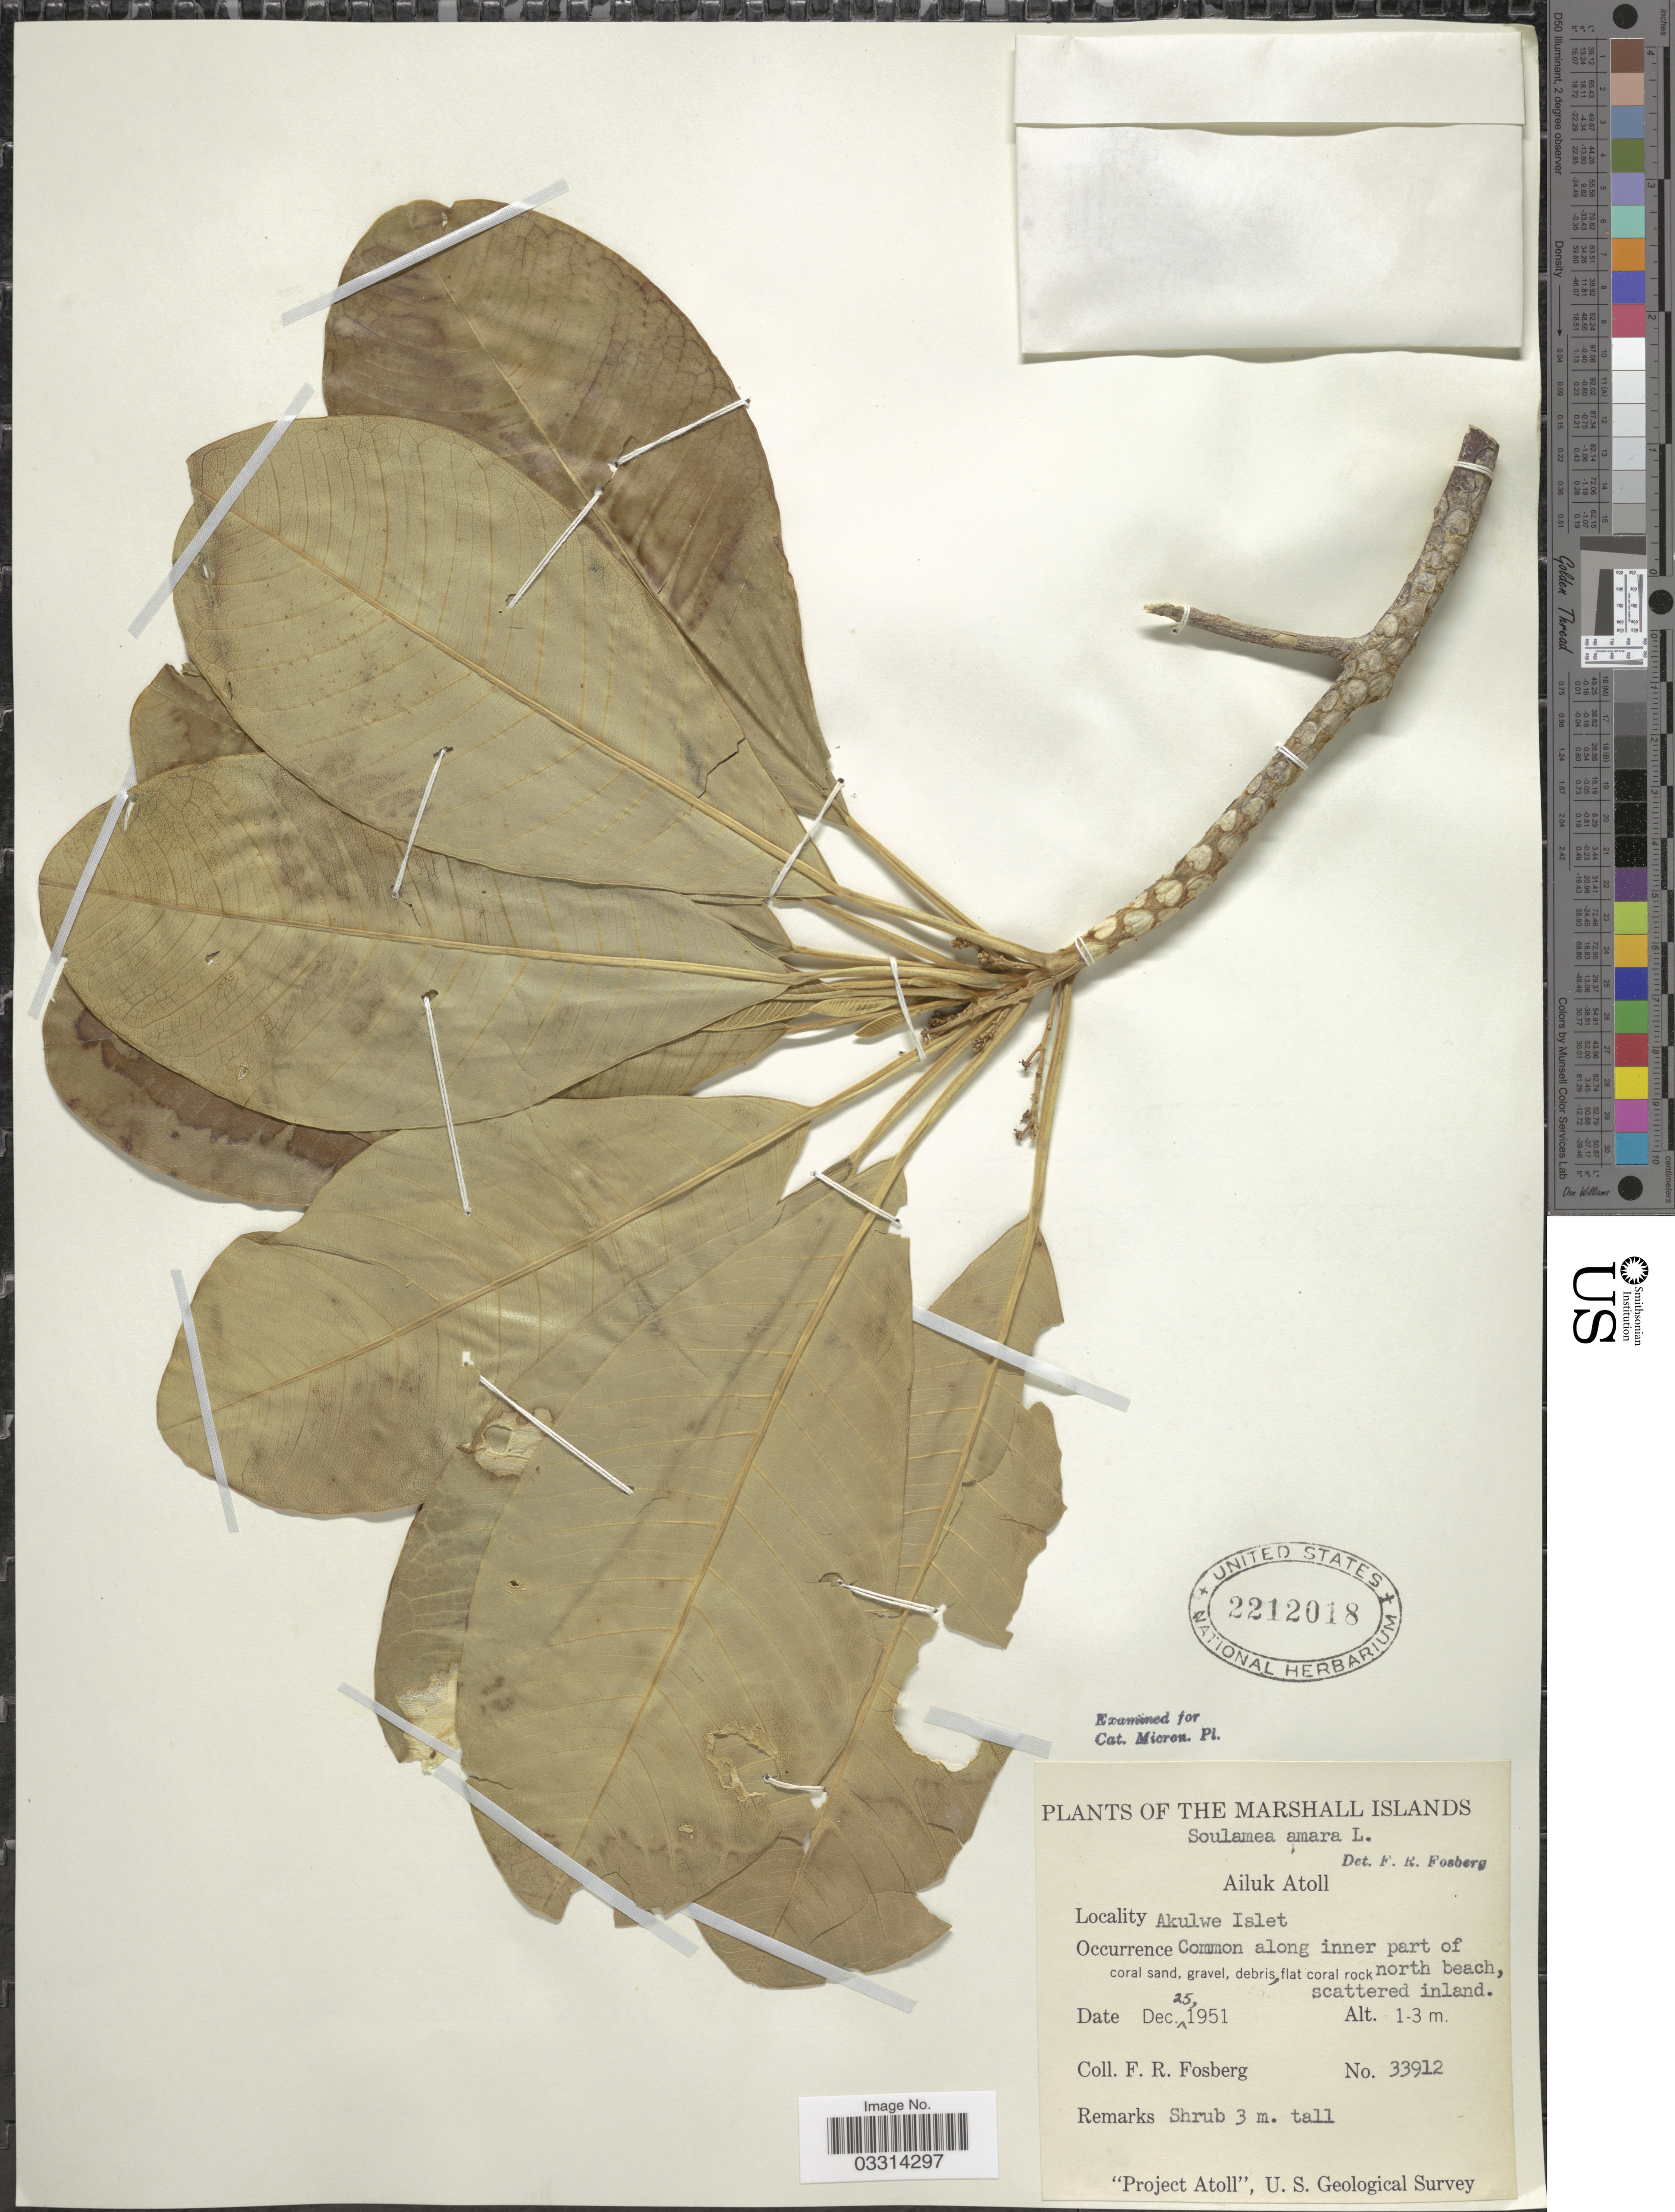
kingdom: Plantae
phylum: Tracheophyta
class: Magnoliopsida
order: Sapindales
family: Simaroubaceae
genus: Soulamea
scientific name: Soulamea amara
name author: Lam.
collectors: F. R. Fosberg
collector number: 33912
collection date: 1951-12-25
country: Marshall Islands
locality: Ailuk Atoll. Akulwe Islet. Common along inner part of north beach, scattered inland.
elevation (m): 1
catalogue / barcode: US 2212018